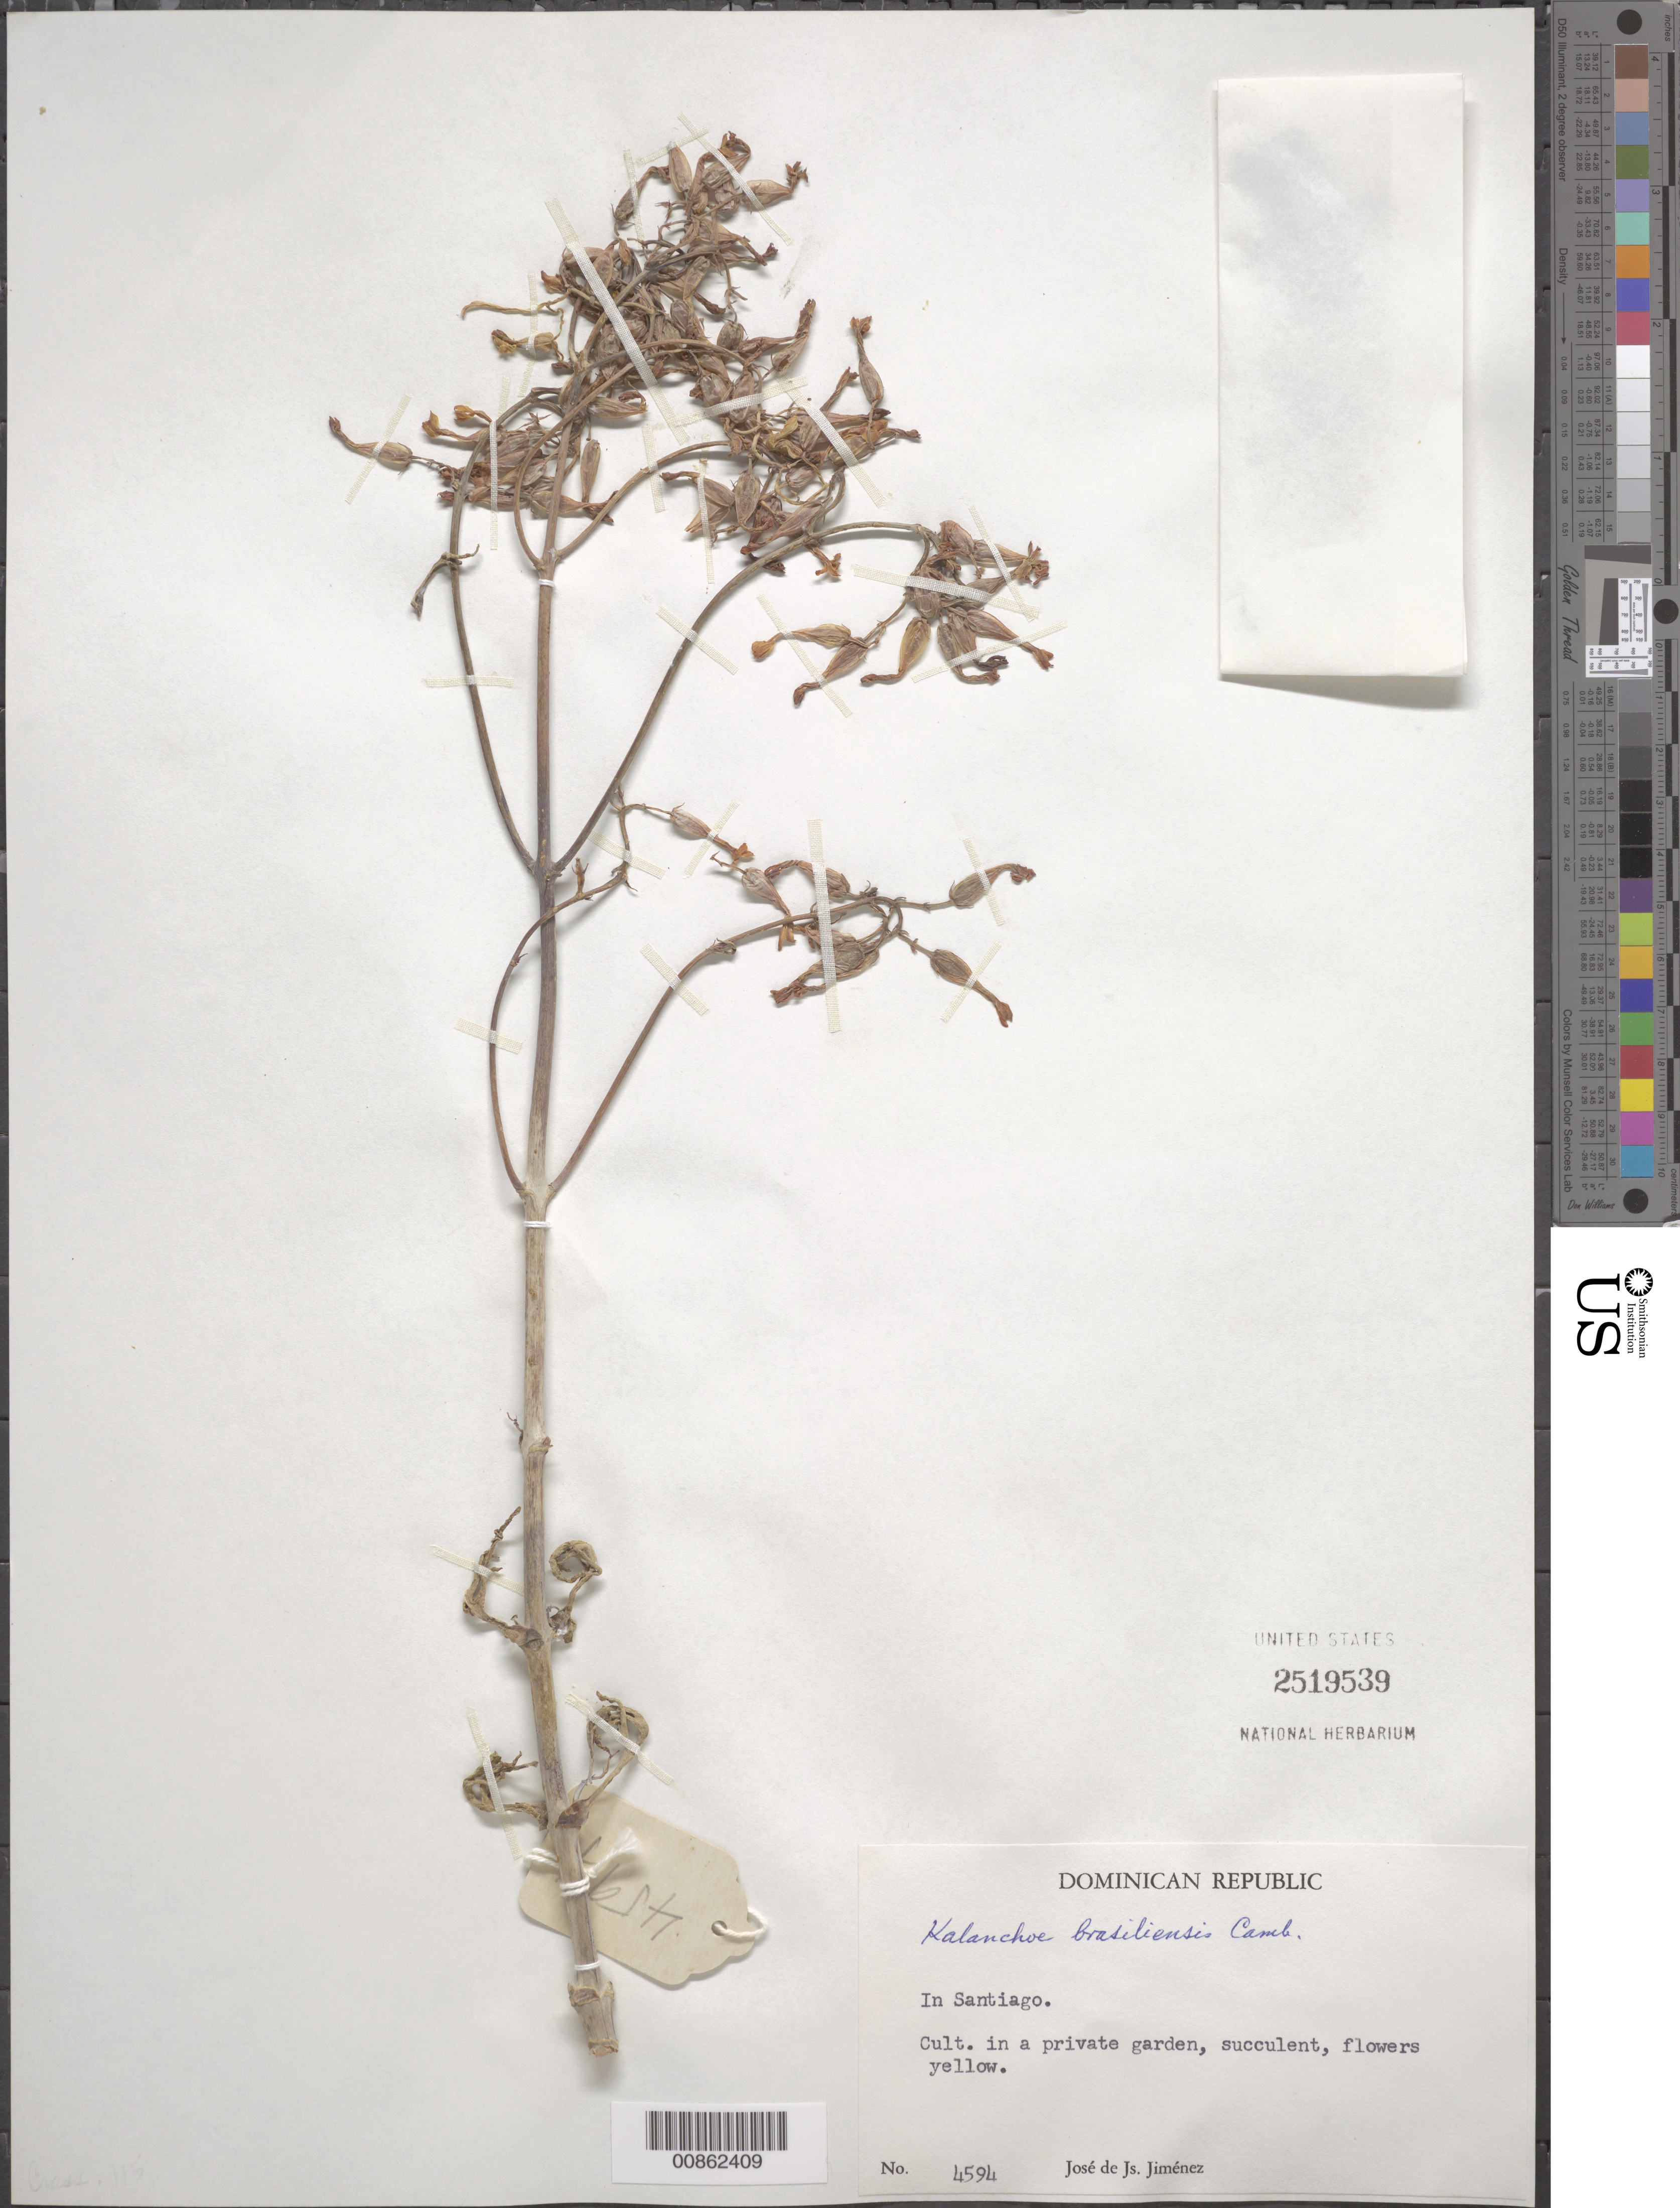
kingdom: Plantae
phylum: Tracheophyta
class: Magnoliopsida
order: Saxifragales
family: Crassulaceae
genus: Kalanchoe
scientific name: Kalanchoe brasiliensis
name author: Cambess.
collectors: J. J. Jiménez Almonte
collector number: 4594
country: Dominican Republic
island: Hispaniola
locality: Santiago.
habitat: Private garden.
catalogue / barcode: US 2519539